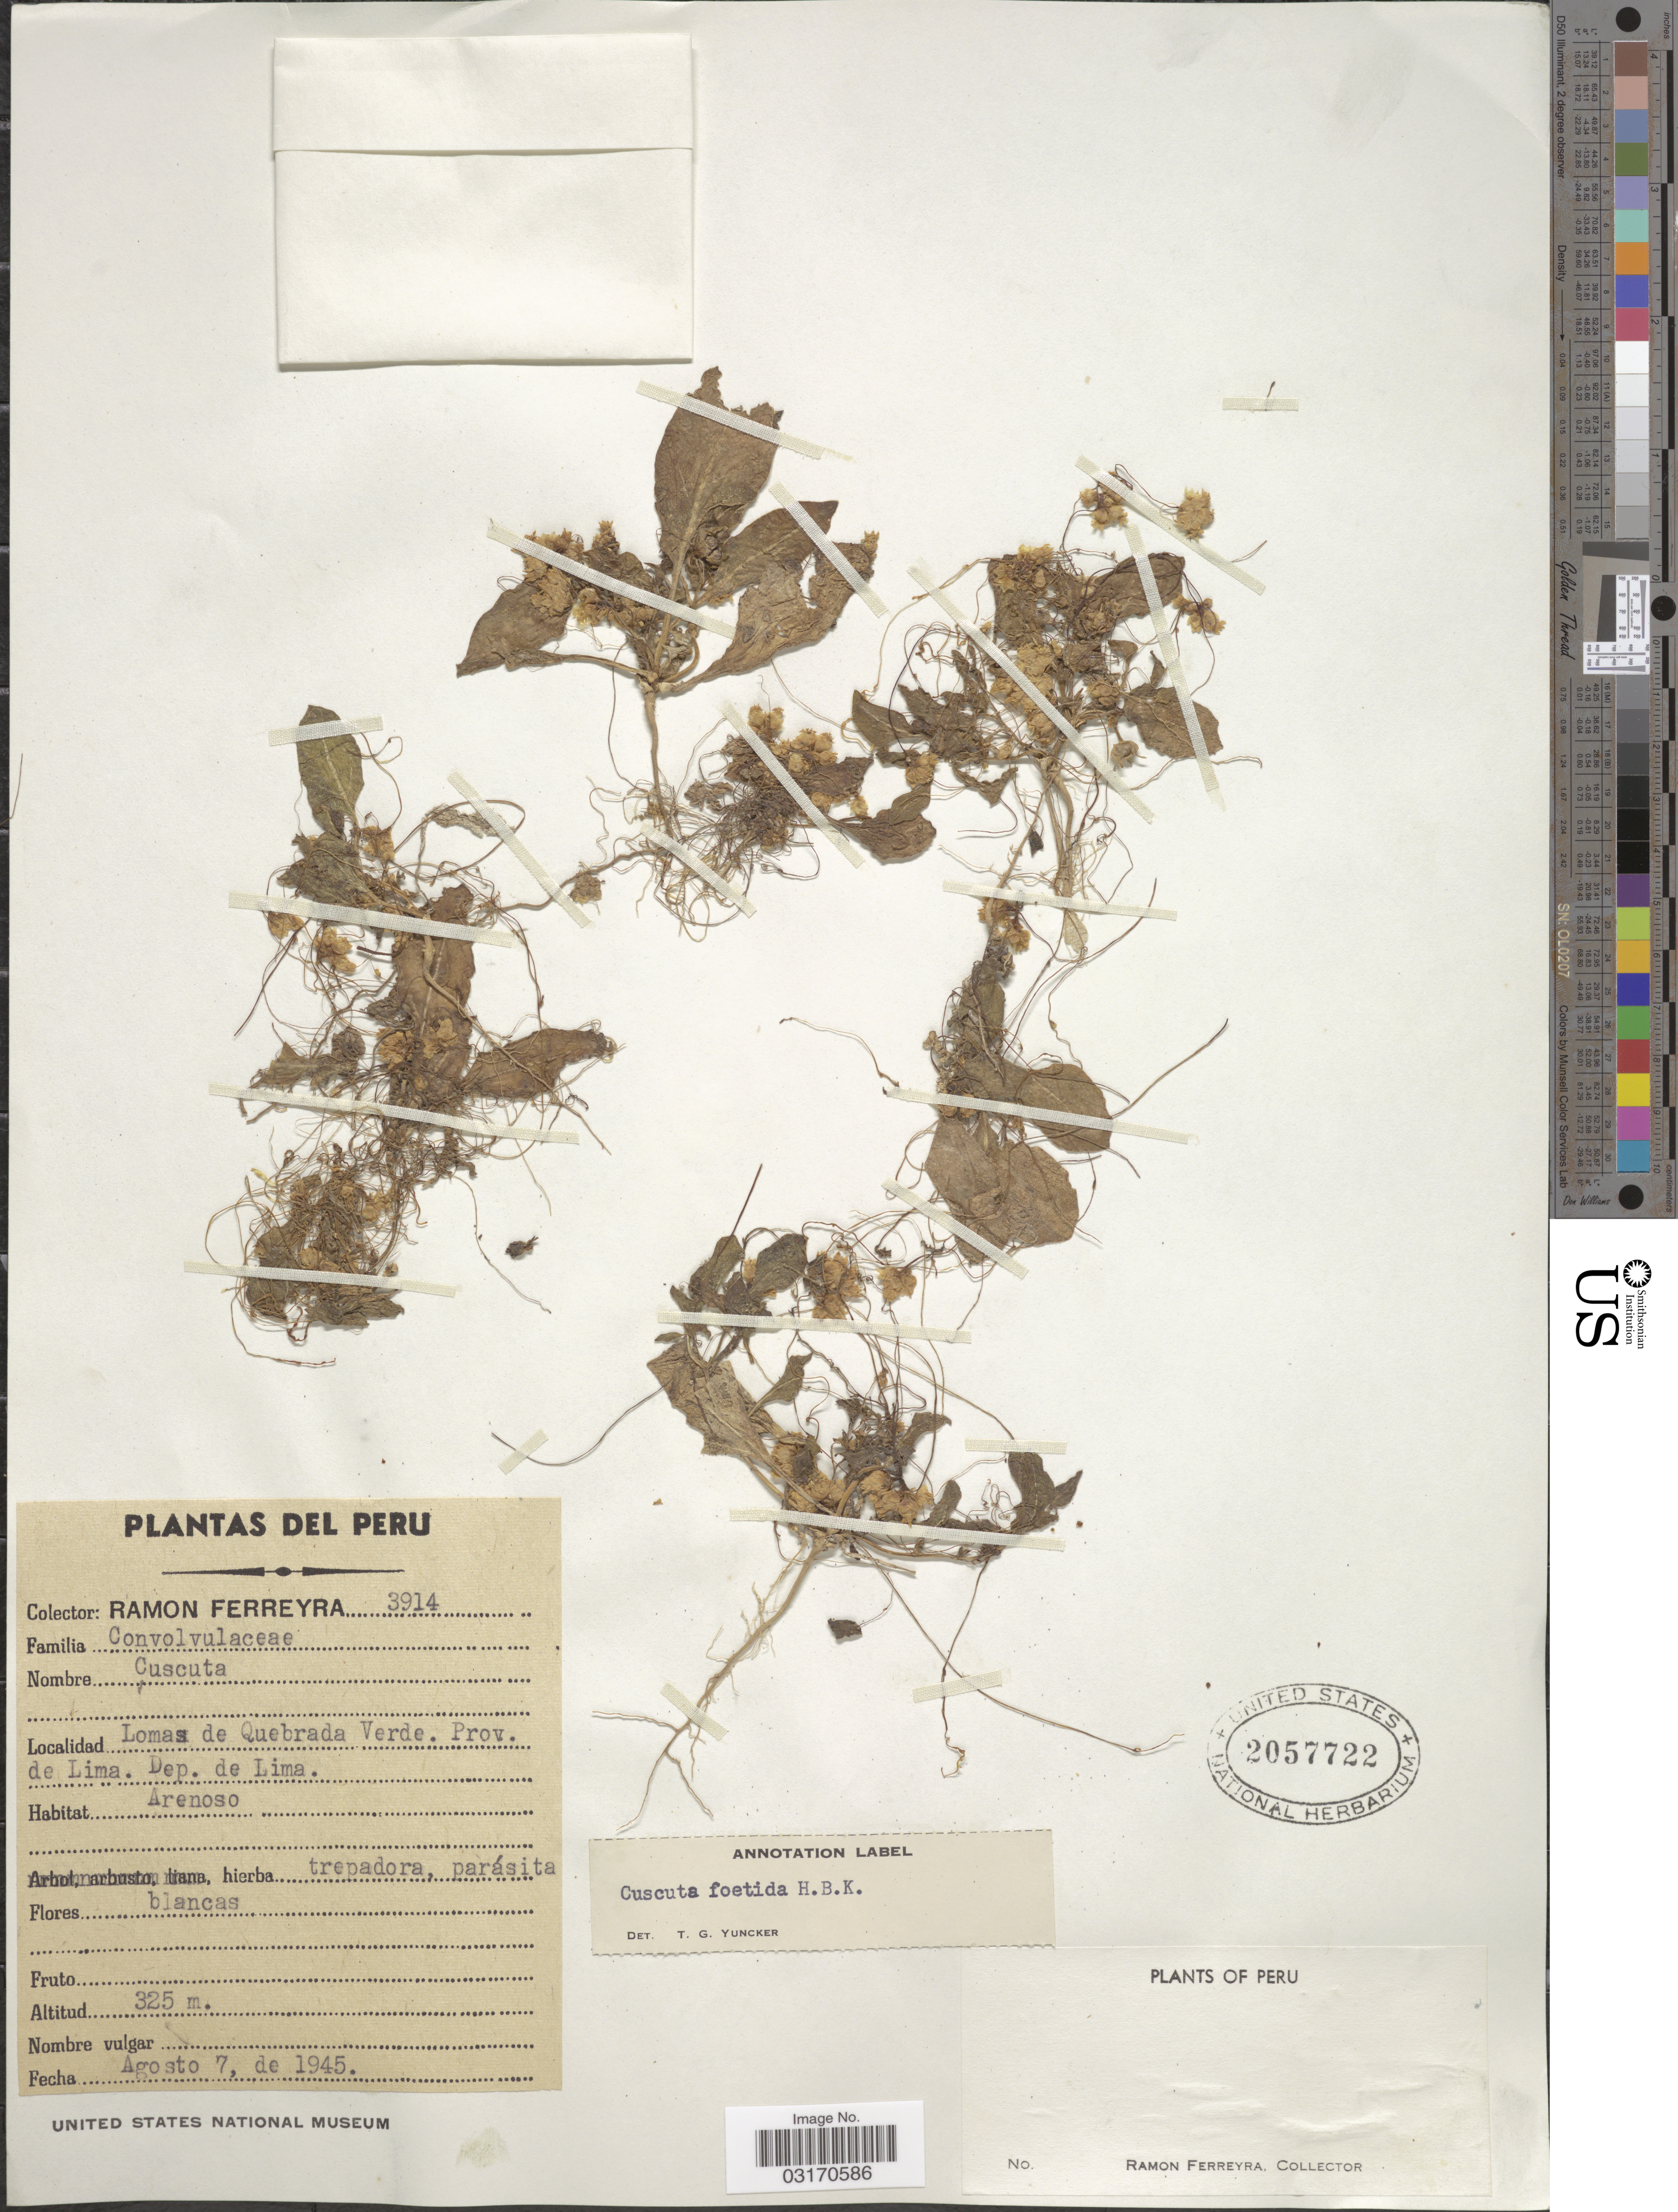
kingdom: Plantae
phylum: Tracheophyta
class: Magnoliopsida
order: Solanales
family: Convolvulaceae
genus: Cuscuta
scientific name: Cuscuta foetida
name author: Kunth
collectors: R. A. Ferreyra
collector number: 3914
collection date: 1945-08-07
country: Peru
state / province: Lima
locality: Lomas de Quebrada Verde. Prov. de Lima. Dep. de Lima.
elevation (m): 325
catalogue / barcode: US 2057722